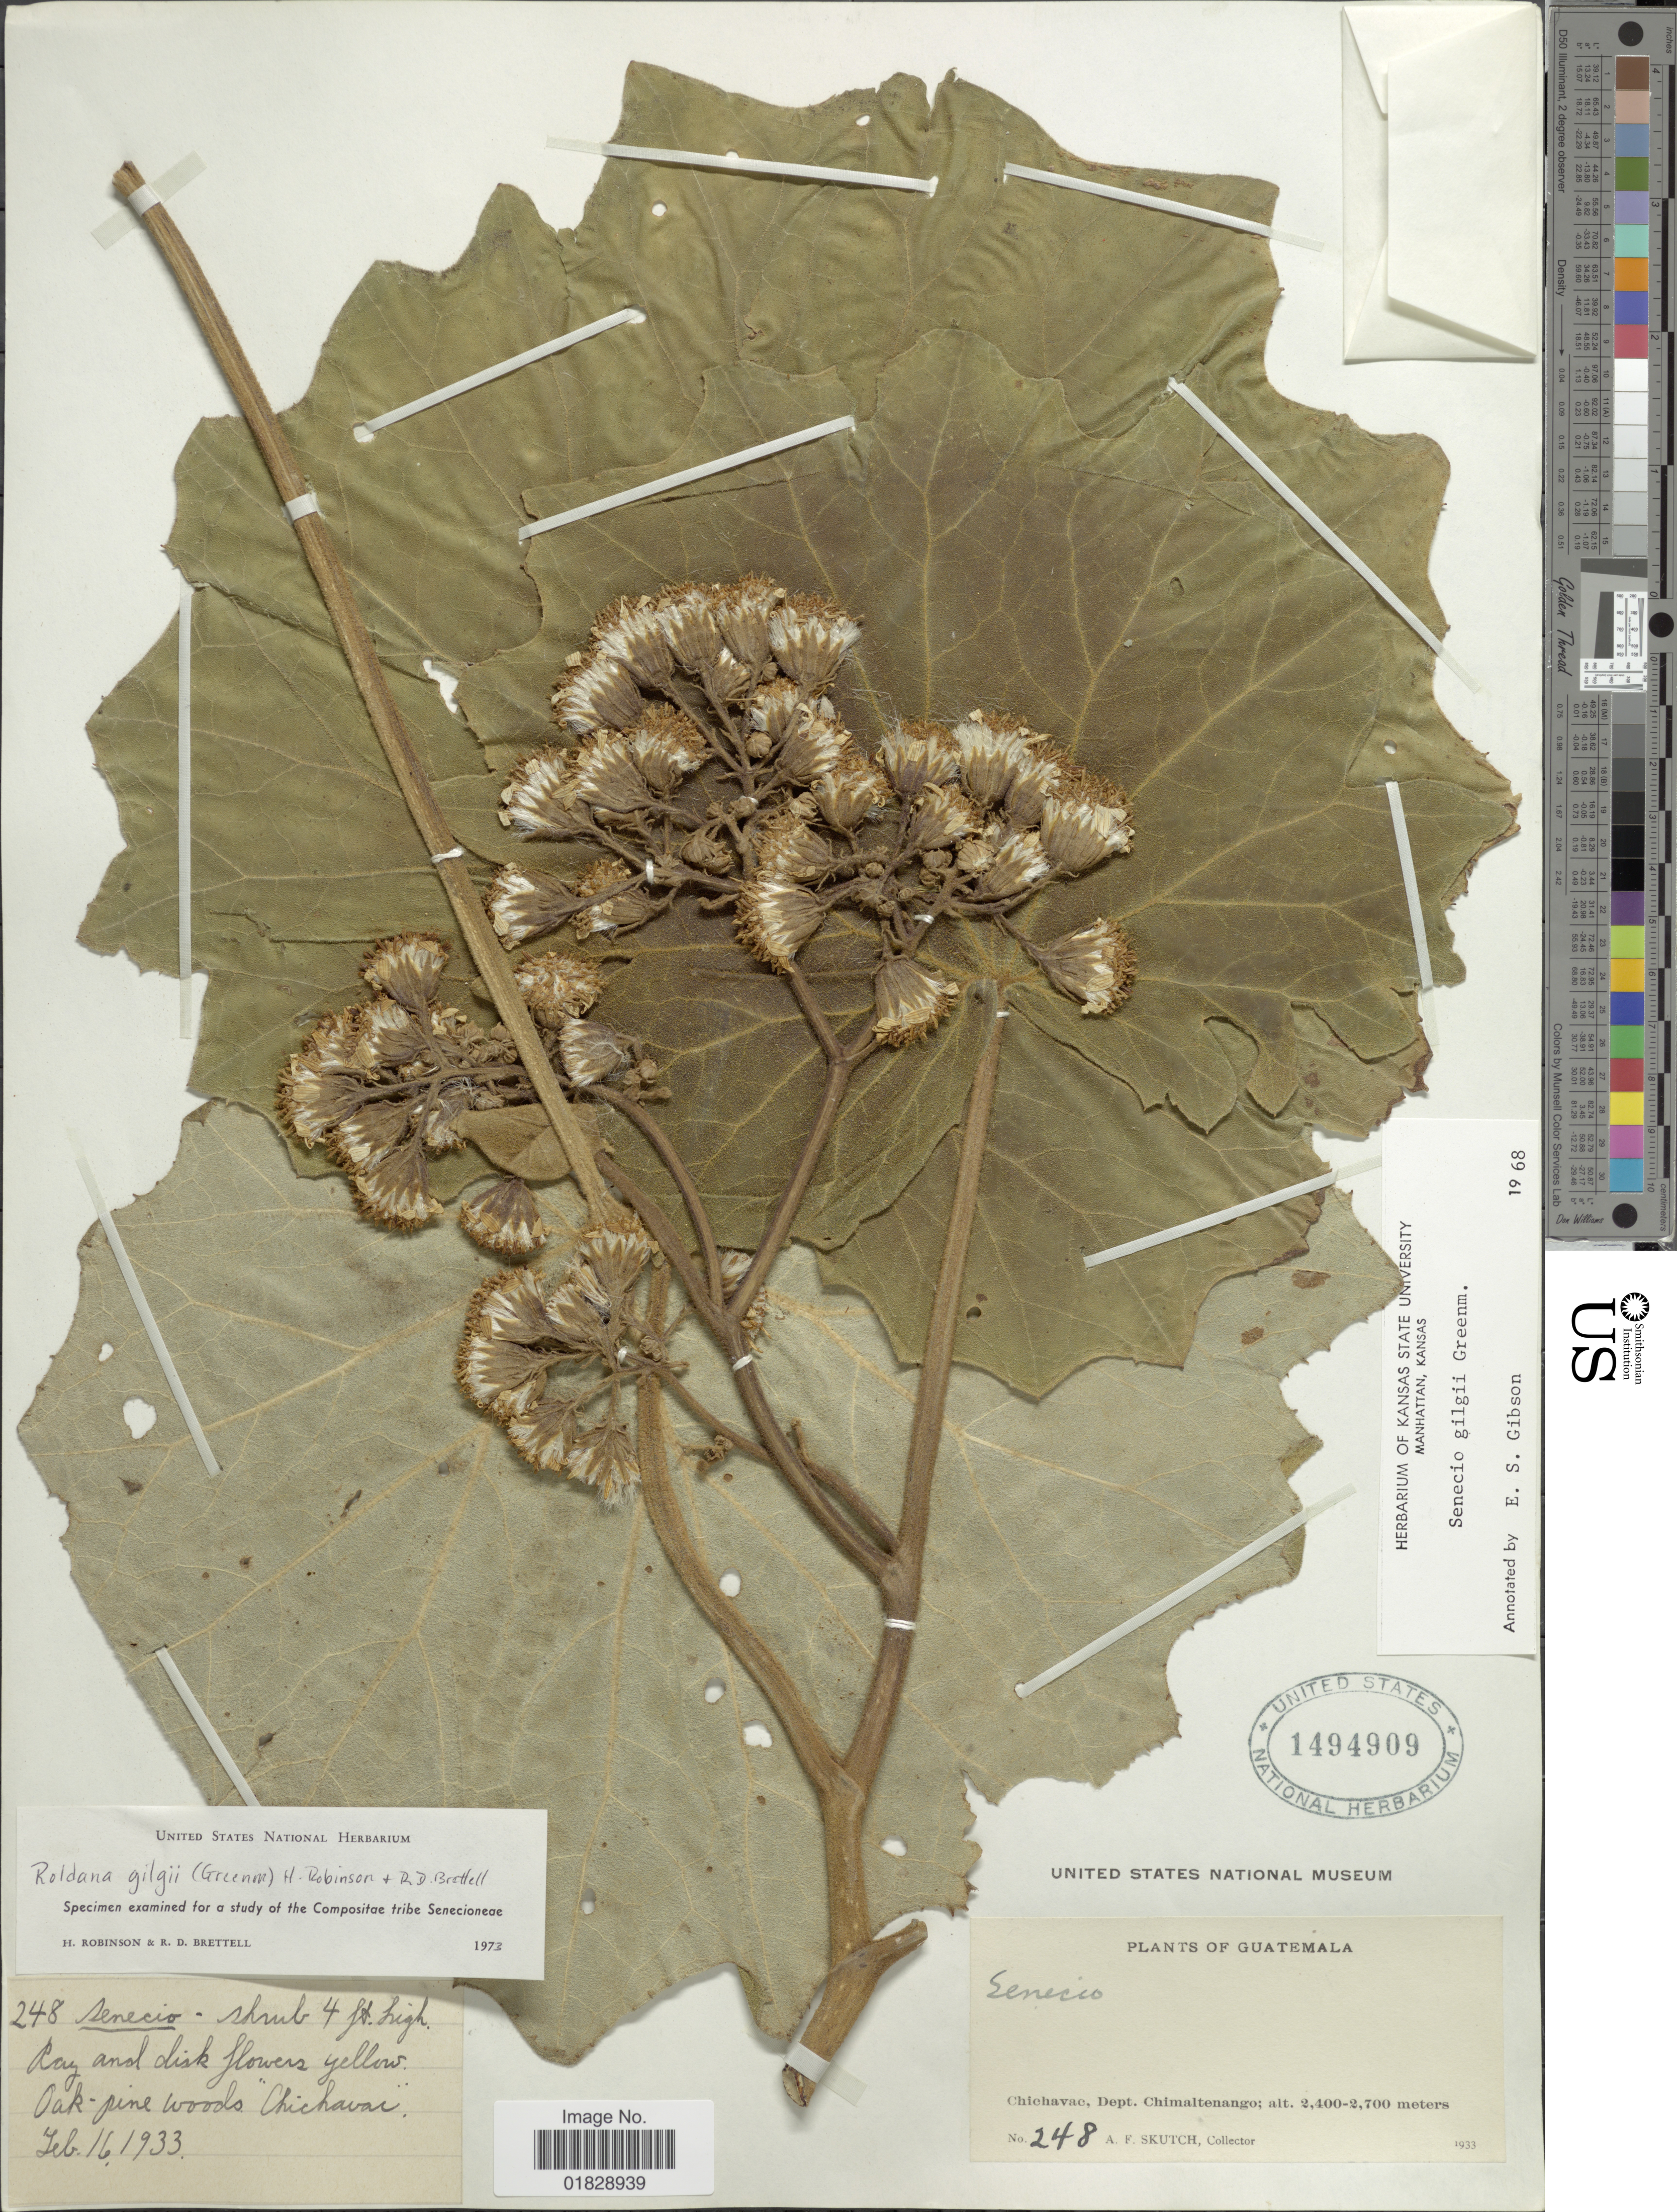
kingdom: Plantae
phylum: Tracheophyta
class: Magnoliopsida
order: Asterales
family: Asteraceae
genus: Roldana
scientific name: Roldana gilgii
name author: (Greenm.) H. Rob. & Brettell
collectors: A. F. Skutch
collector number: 248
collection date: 1933-02-16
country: Guatemala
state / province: Chimaltenango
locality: Chichavac, Dept. Chimaltenango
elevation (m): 2400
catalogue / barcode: US 1494909